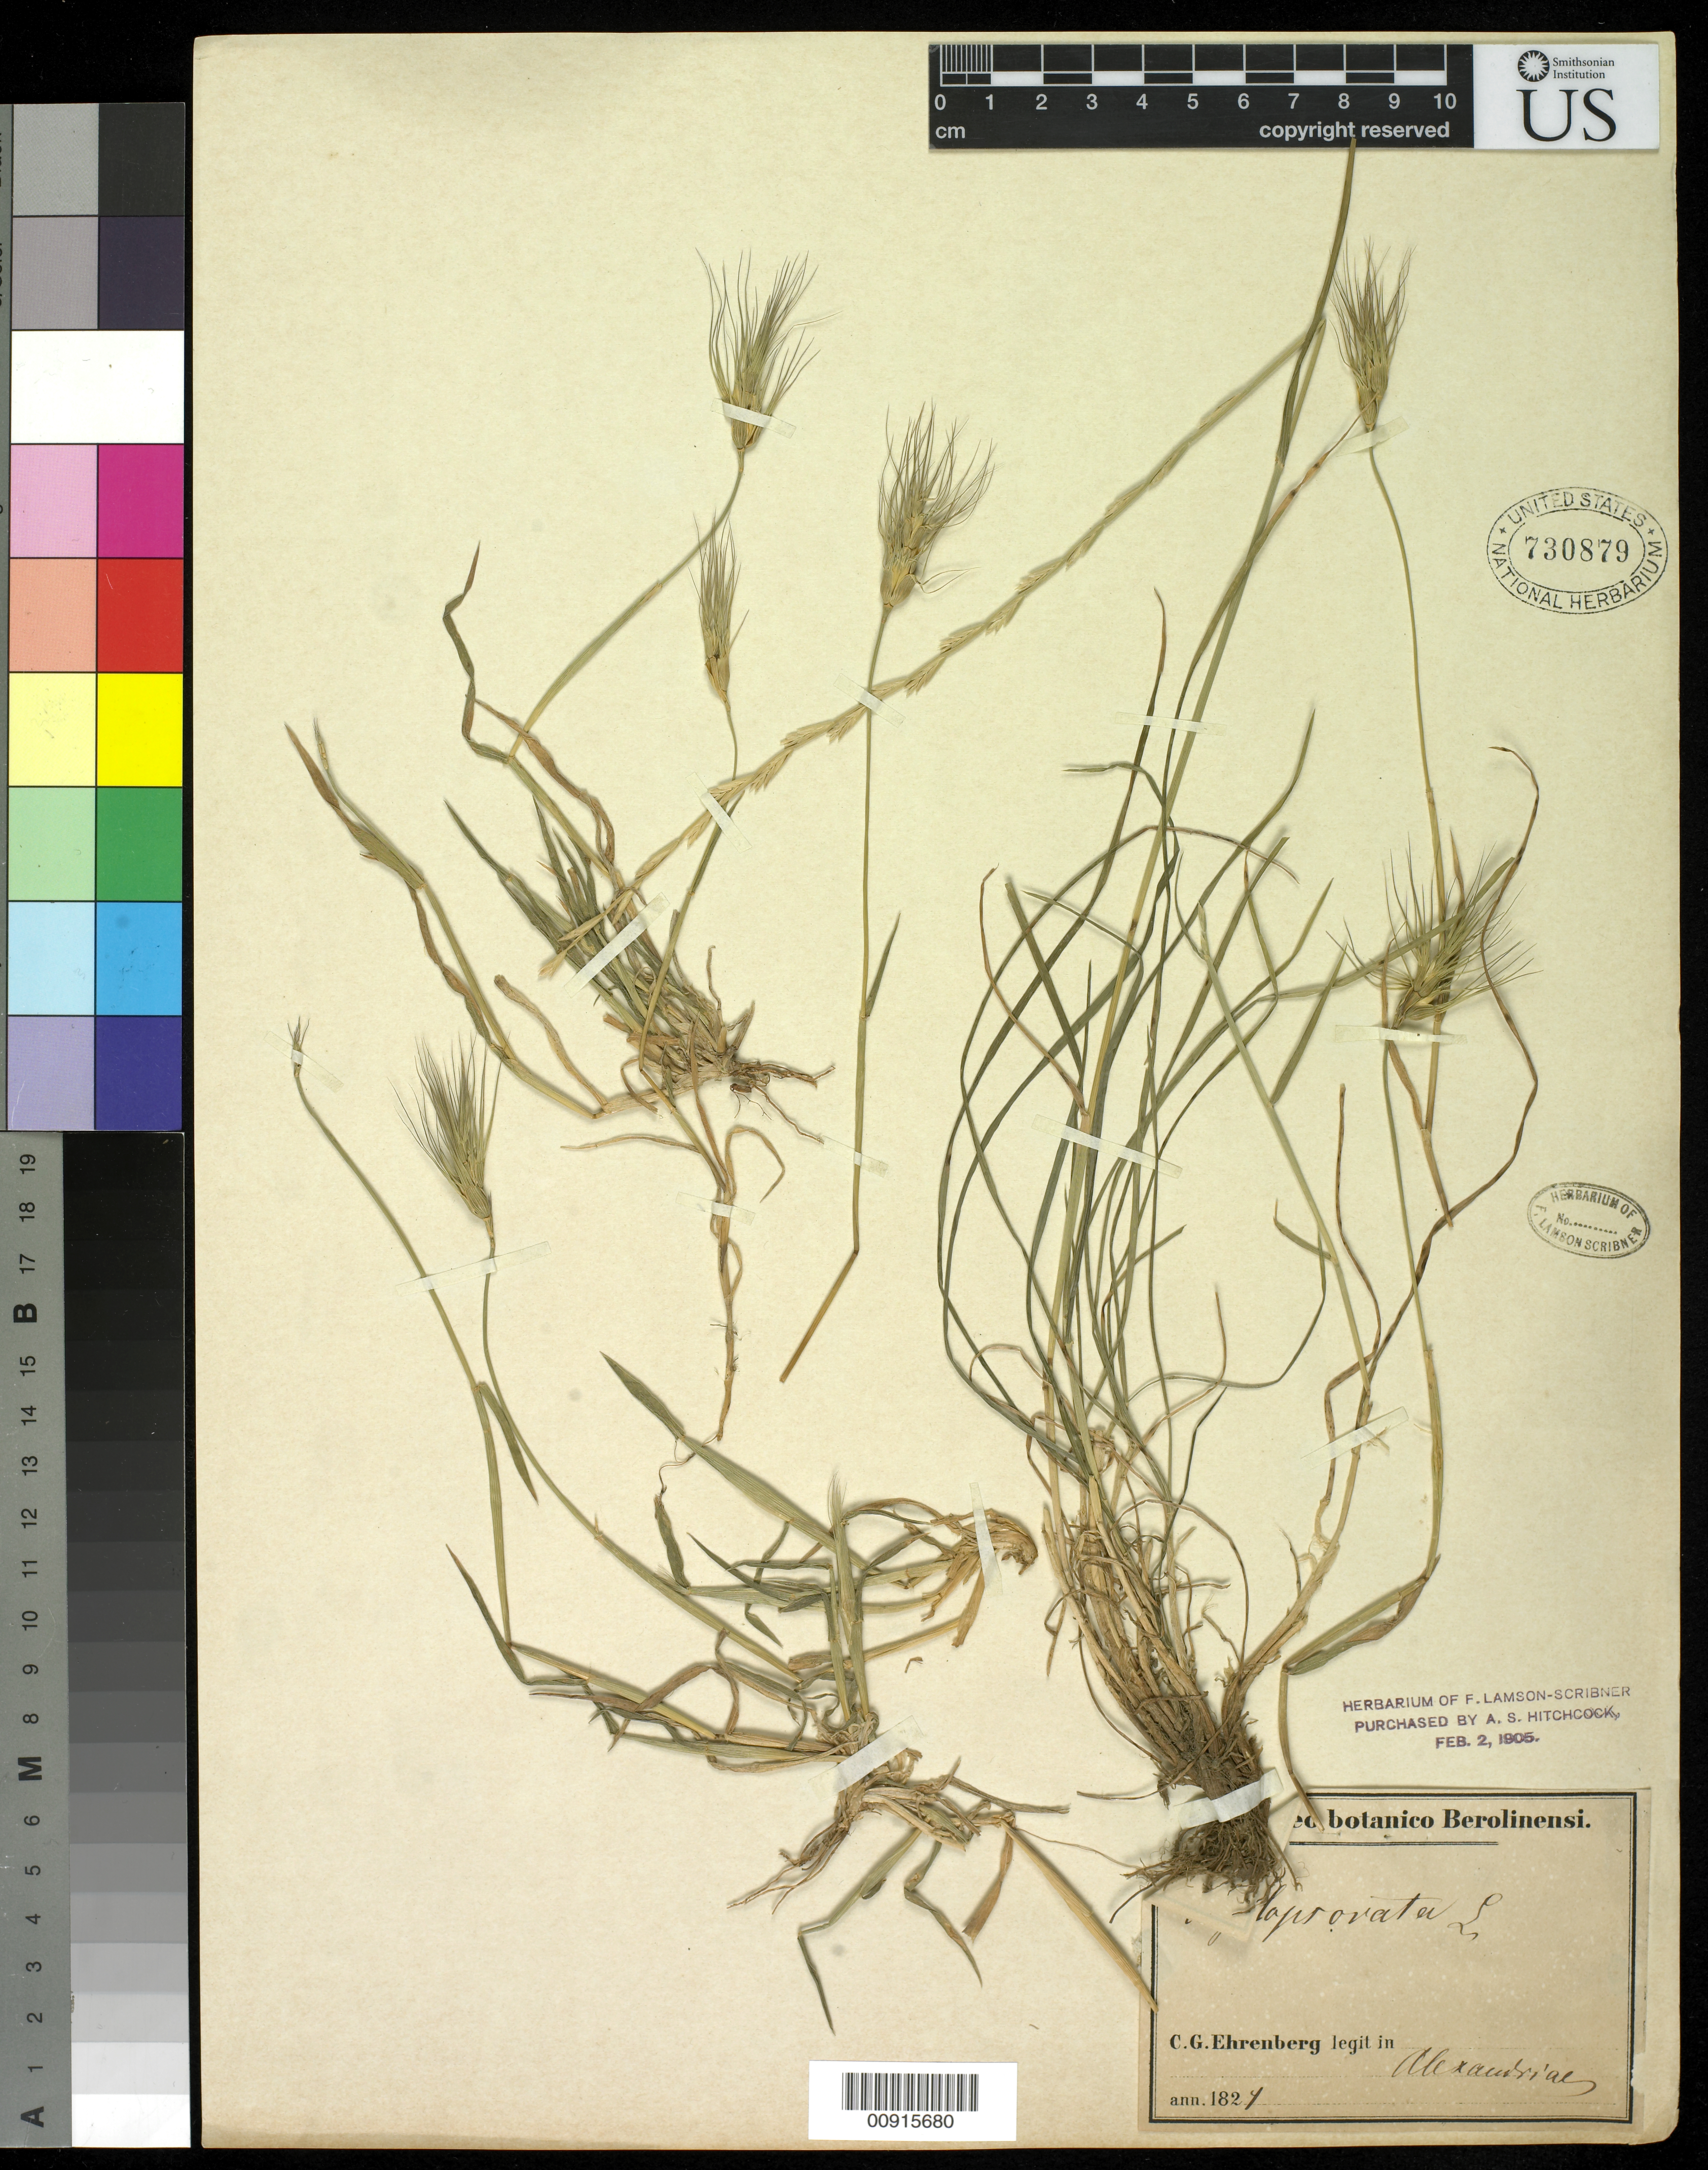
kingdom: Plantae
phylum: Tracheophyta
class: Liliopsida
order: Poales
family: Poaceae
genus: Aegilops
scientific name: Aegilops neglecta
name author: Req. ex Bertol.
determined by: Poaceae Reorganization Project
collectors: C. Ehrenberg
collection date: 1824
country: Egypt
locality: Alexandria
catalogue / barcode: US 730879